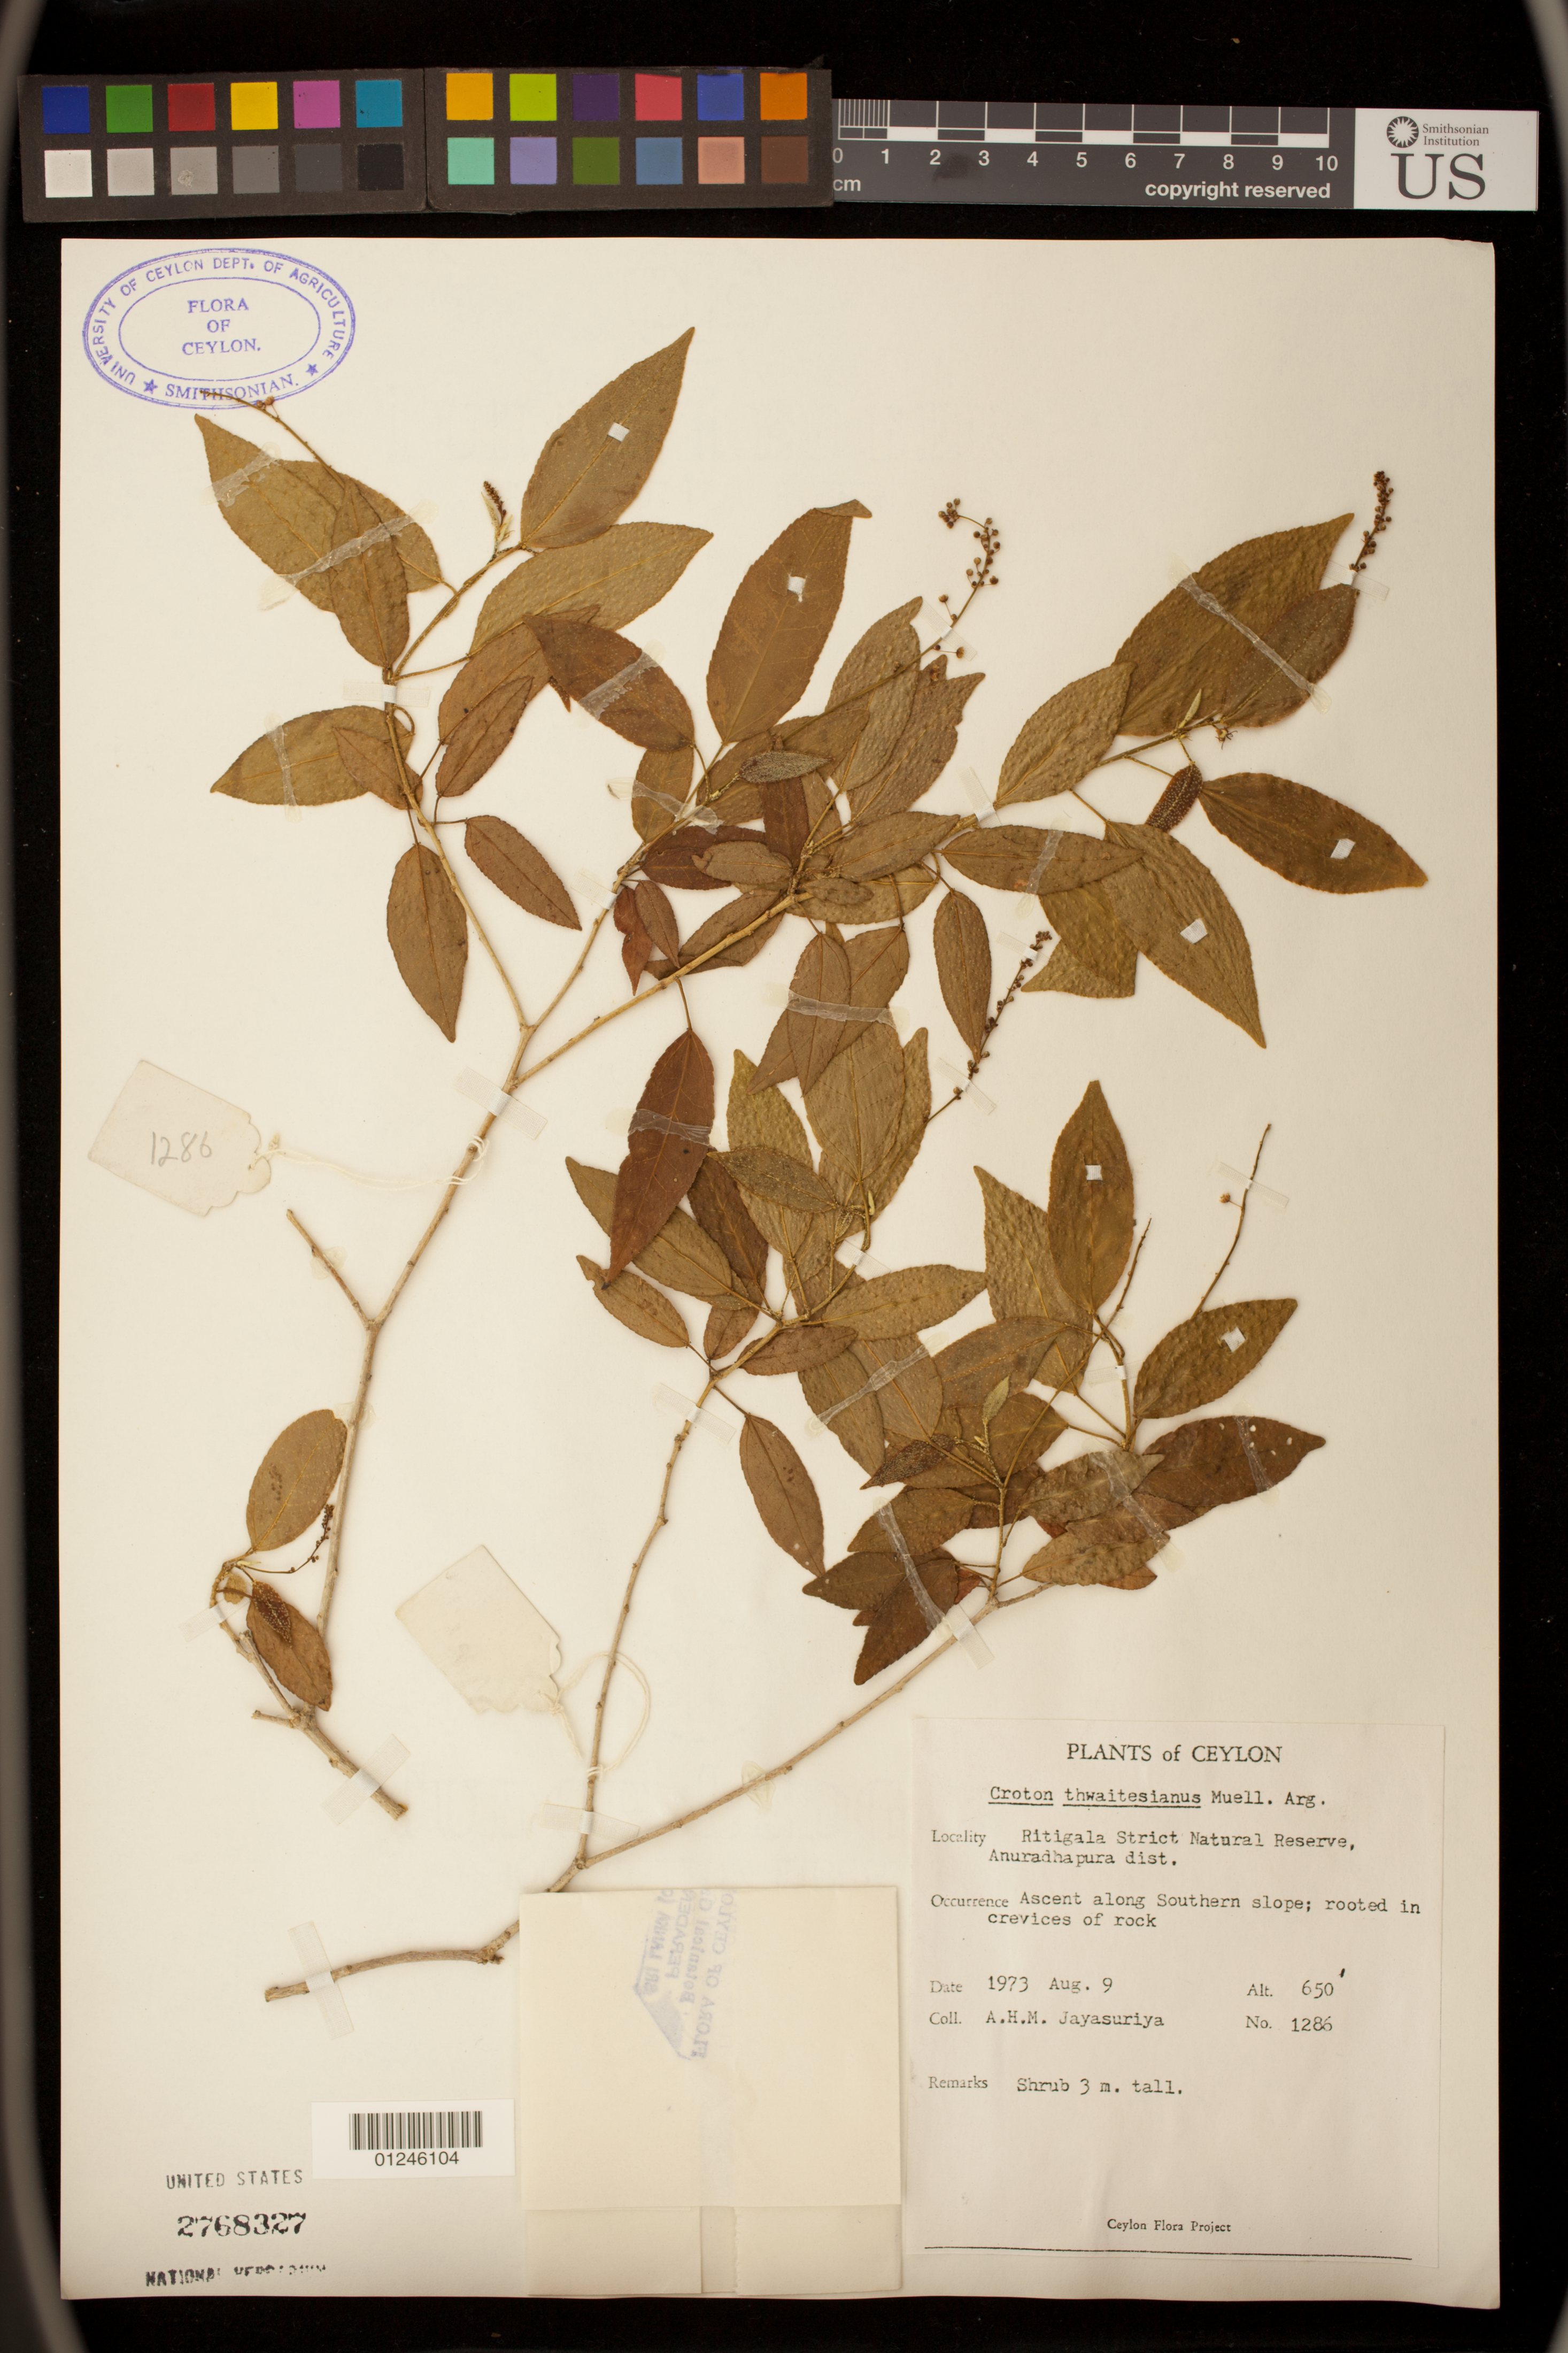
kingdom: Plantae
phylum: Tracheophyta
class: Magnoliopsida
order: Malpighiales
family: Euphorbiaceae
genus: Croton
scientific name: Croton thwaitesianus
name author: Müll. Arg.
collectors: A. H. Jayasuriya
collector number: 1286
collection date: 1973-08-09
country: Sri Lanka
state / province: North Central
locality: Ritigala Strict Natural Reserve, Anuradhapura dist.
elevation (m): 650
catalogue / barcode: US 2768327